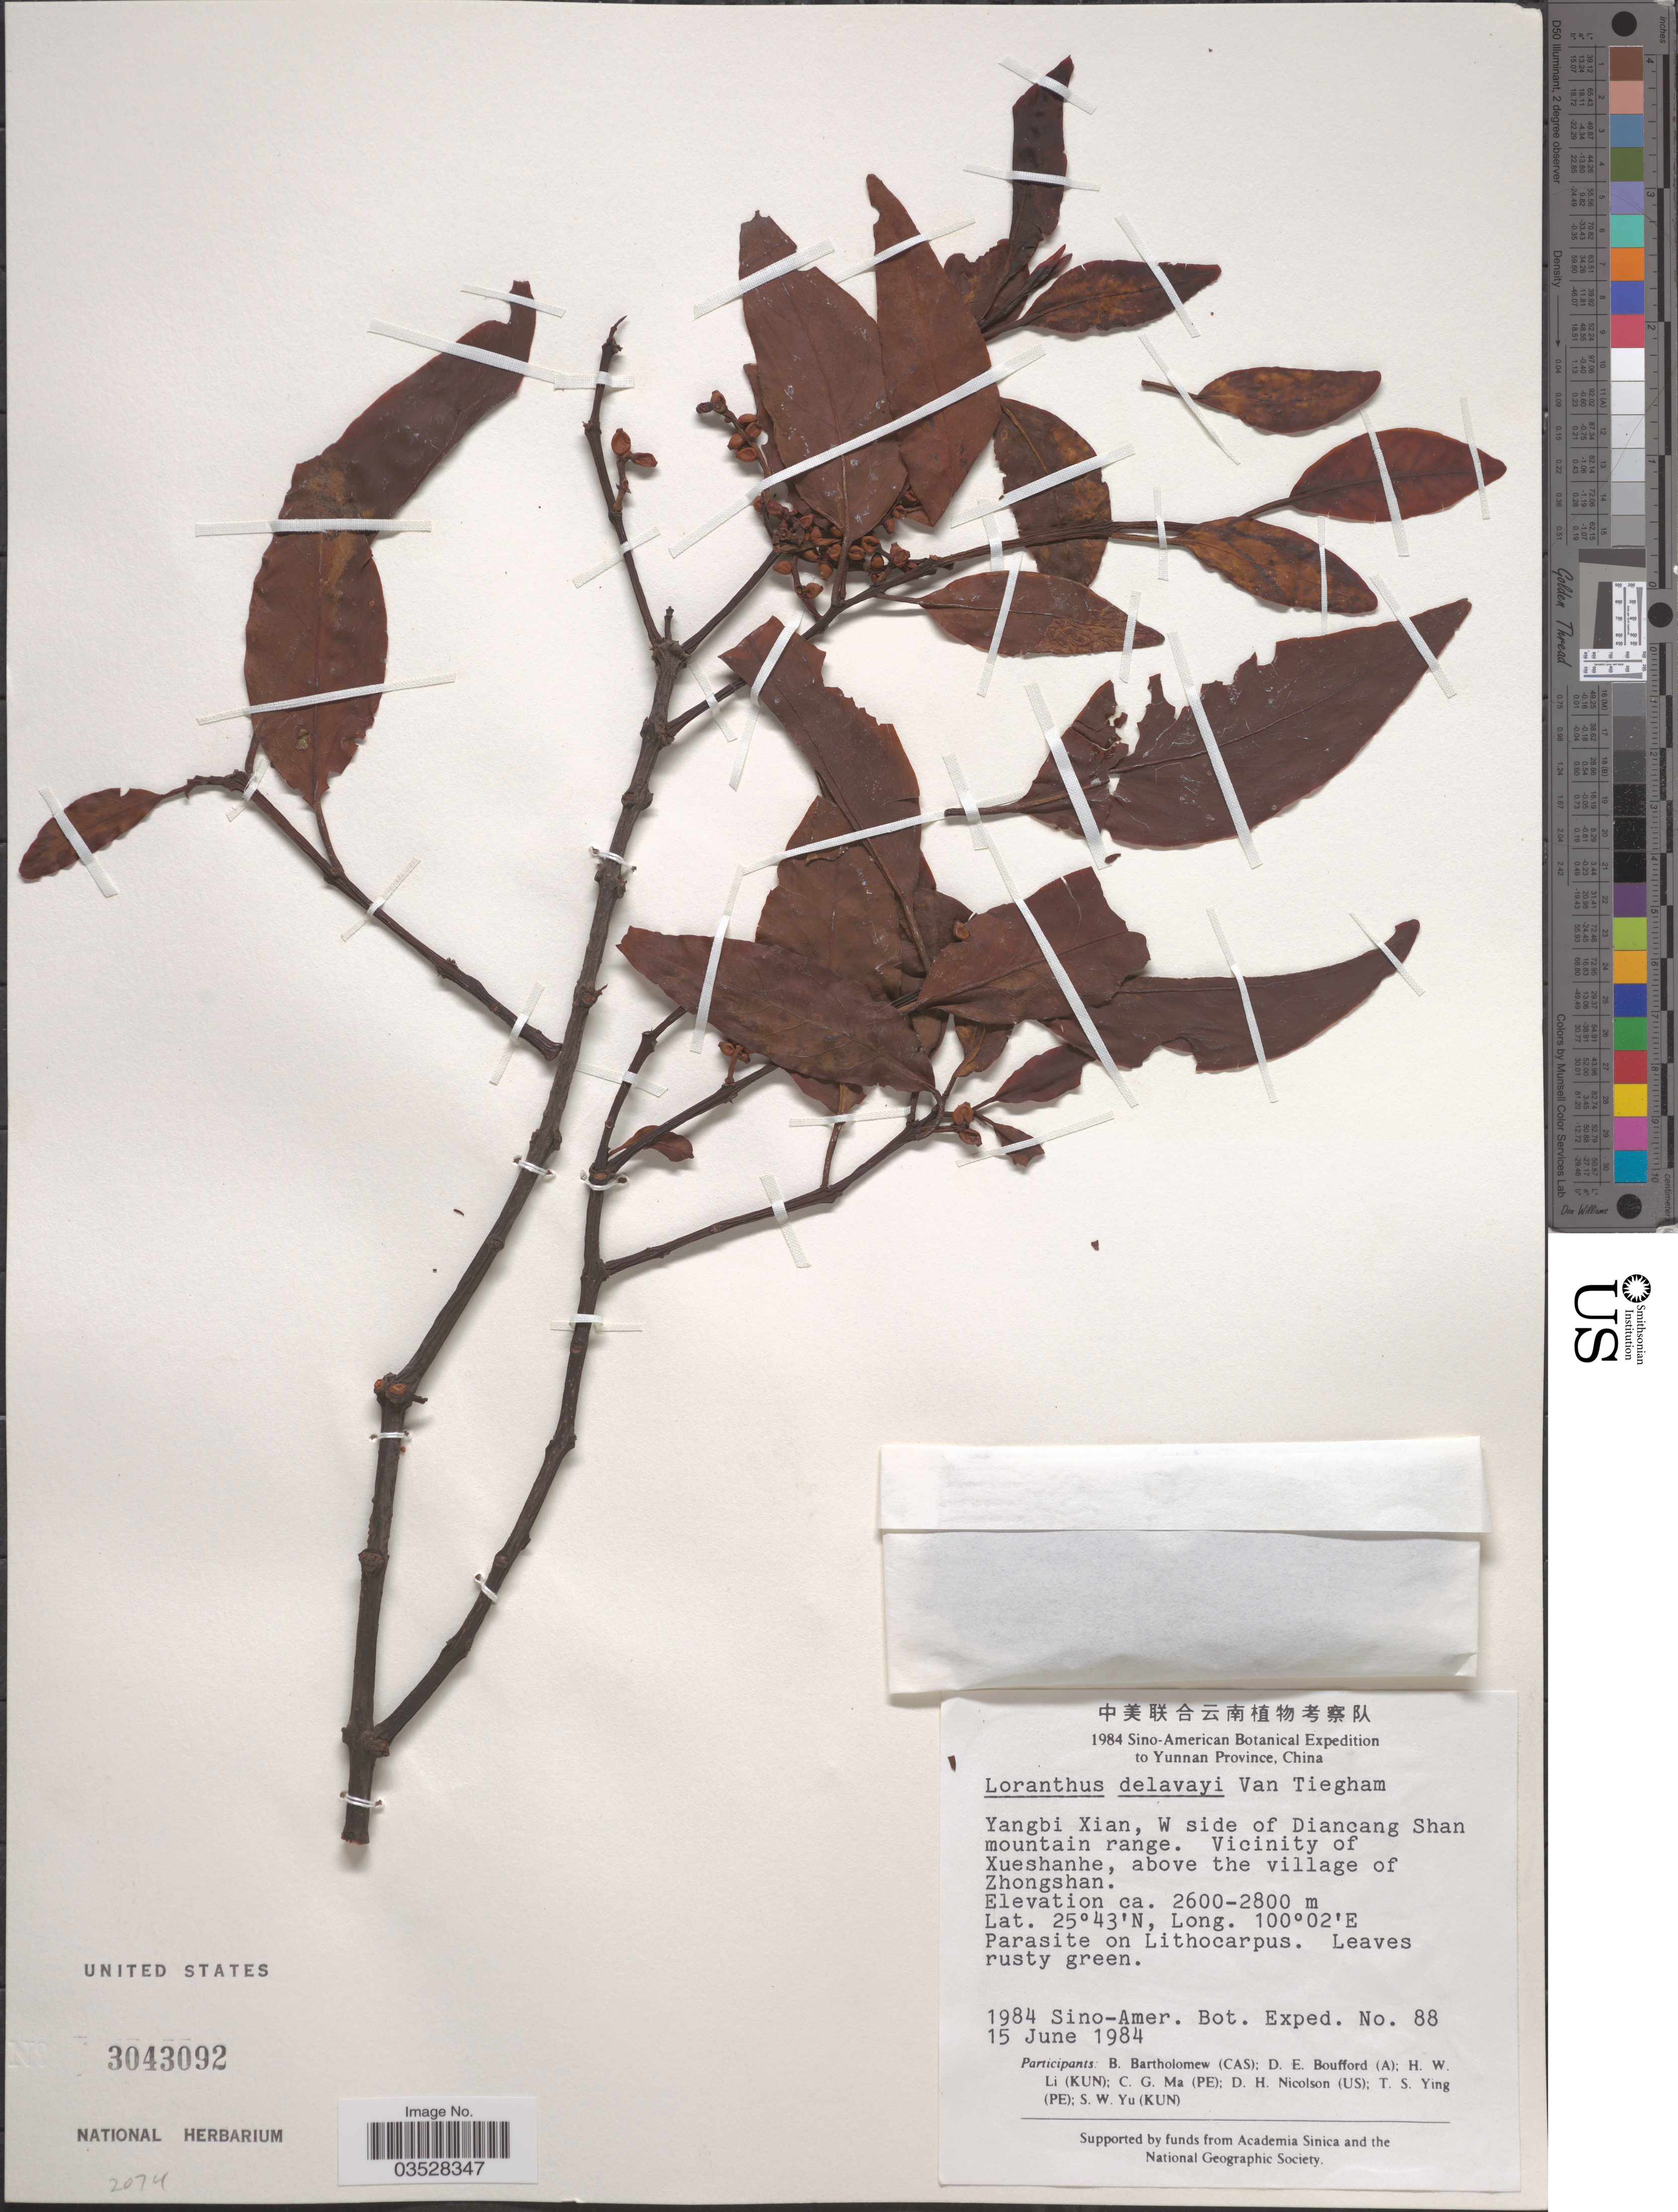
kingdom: Plantae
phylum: Tracheophyta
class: Magnoliopsida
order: Santalales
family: Loranthaceae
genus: Loranthus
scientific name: Loranthus delavayi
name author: Tiegh.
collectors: Sino-Amer. Bot. Exped. 1984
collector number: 88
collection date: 1984-06-15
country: China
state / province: Yunnan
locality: Yangbi Xian, W side of Diancang Shan mountain range. Vicinity of Xueshanhe, above the village of Zhongshan.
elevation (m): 2600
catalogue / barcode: US 3043092